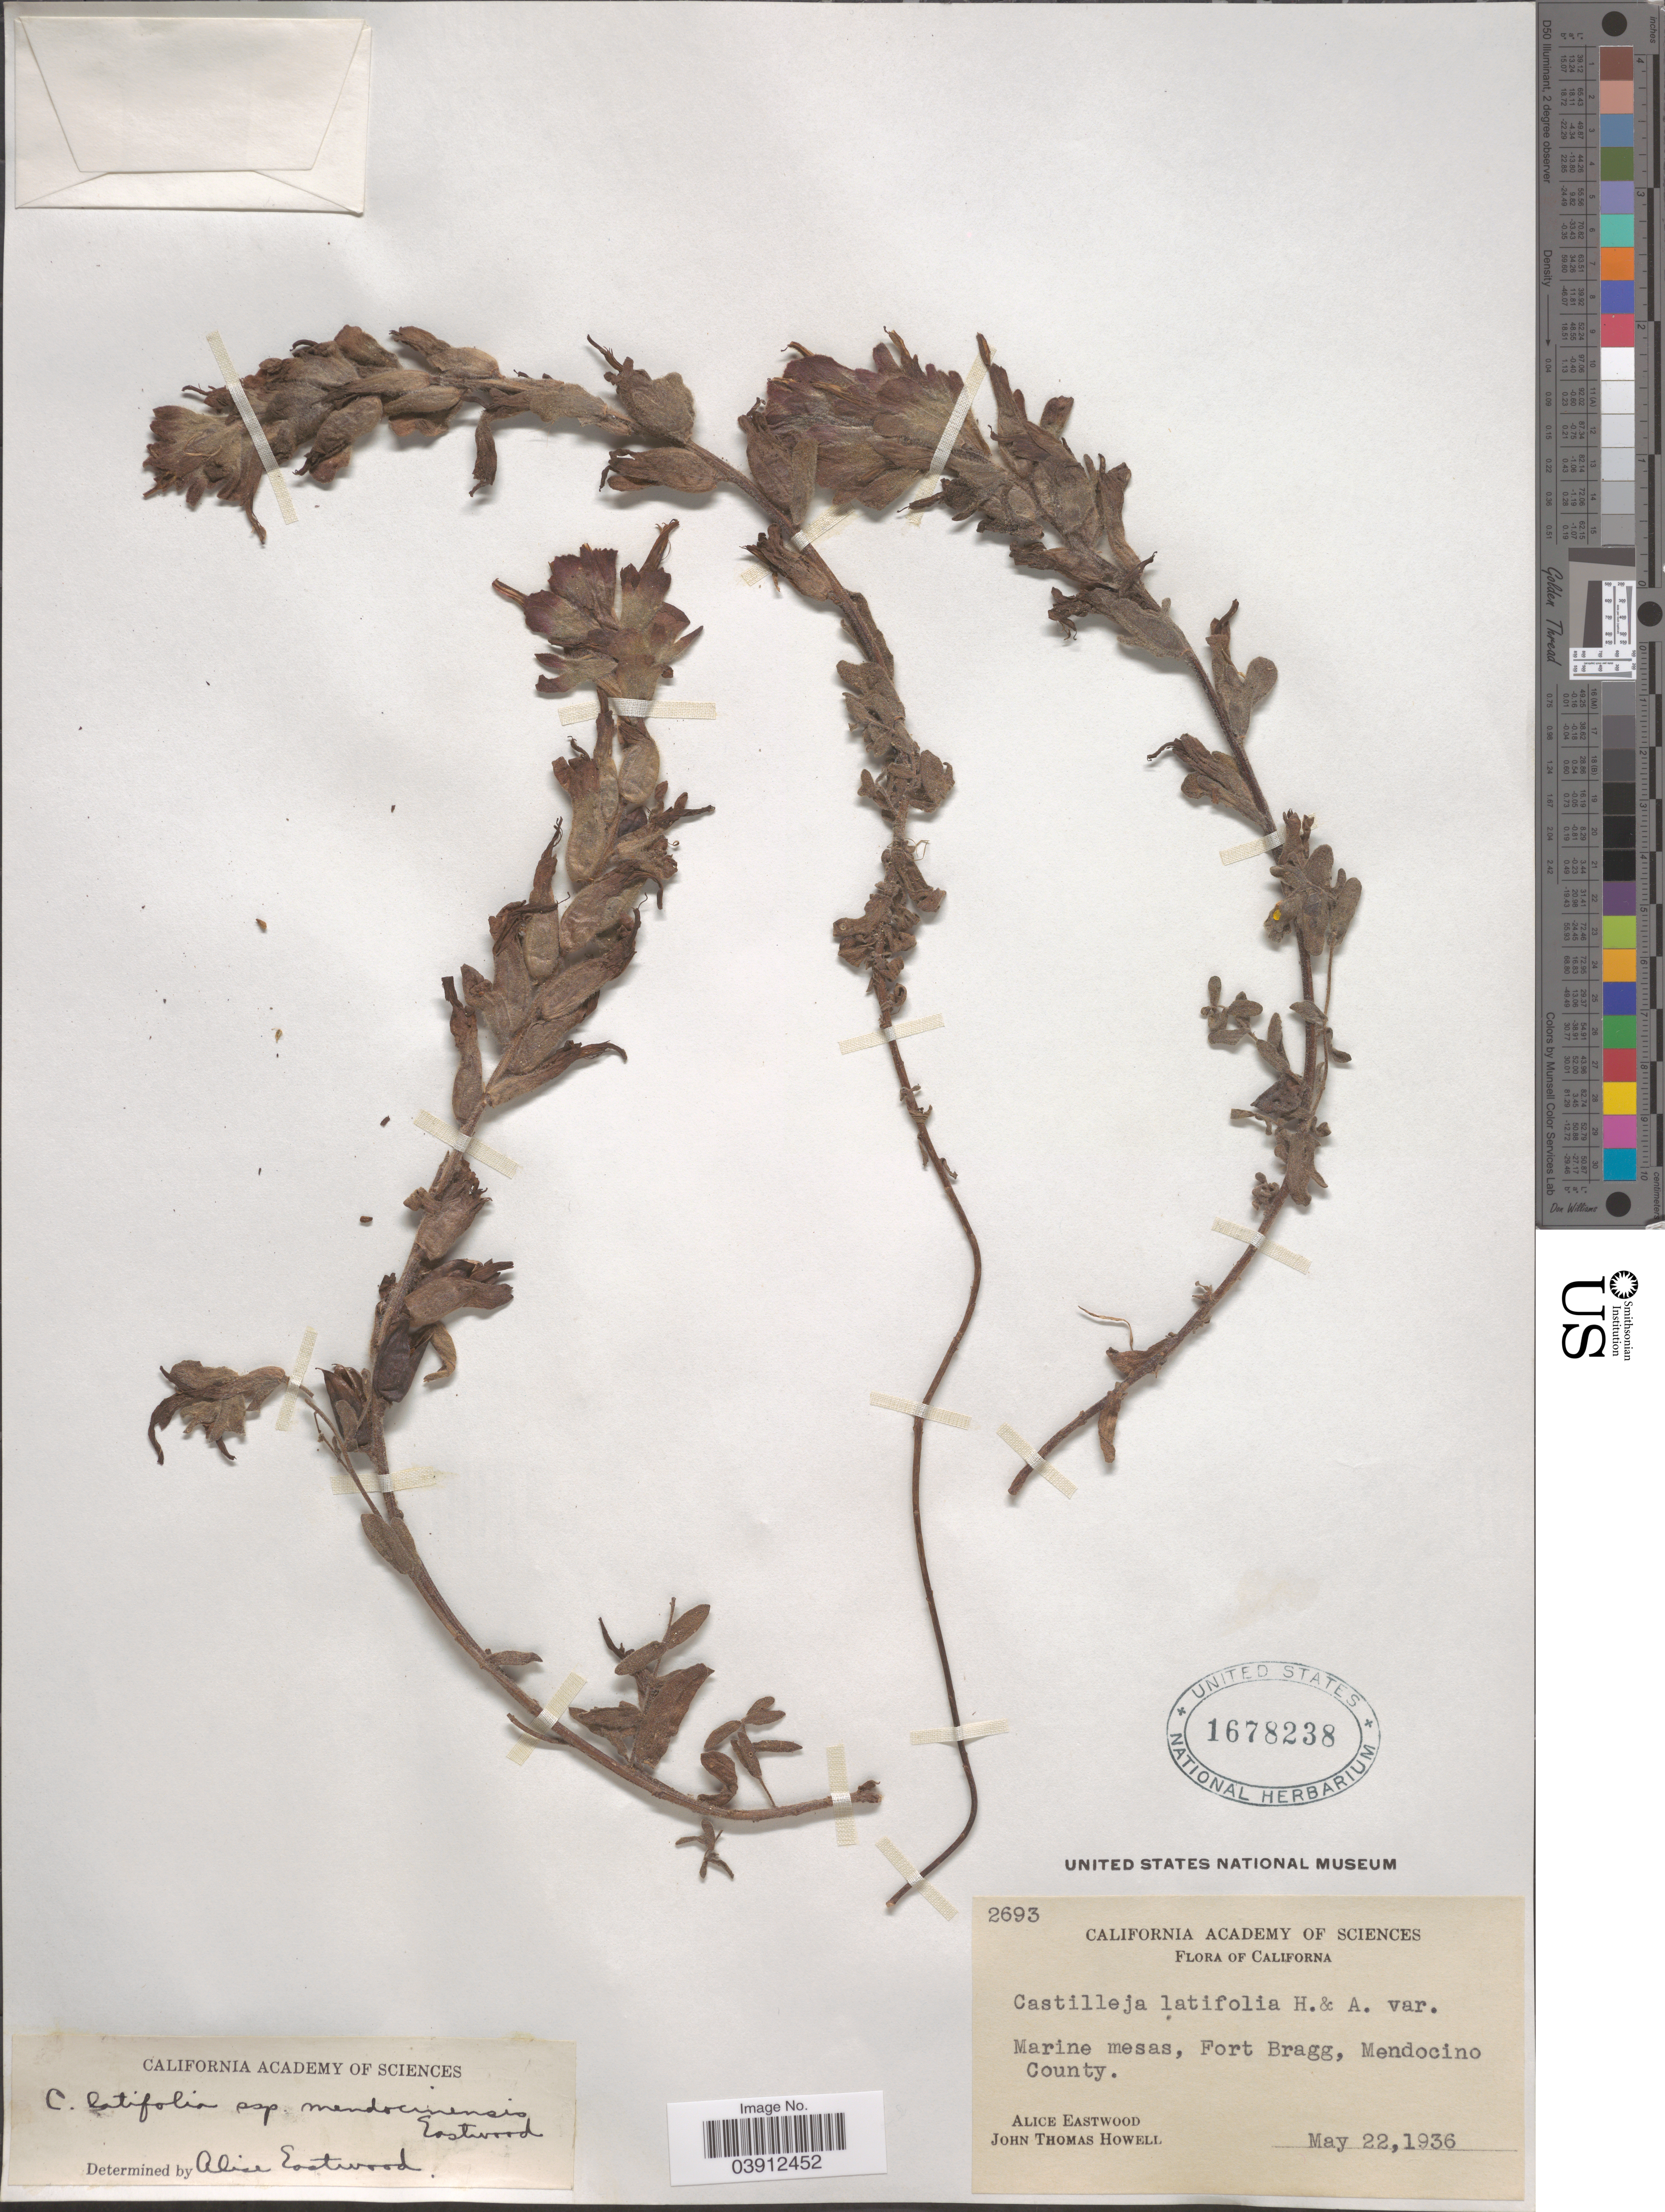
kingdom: Plantae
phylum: Tracheophyta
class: Magnoliopsida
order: Lamiales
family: Orobanchaceae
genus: Castilleja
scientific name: Castilleja latifolia subsp. mendocinensis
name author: Eastw.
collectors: A. Eastwood & J. T. Howell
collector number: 2693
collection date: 1936-05-22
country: United States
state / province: California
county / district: Mendocino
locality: Marine mesas, Fort Bragg, Mendocino County.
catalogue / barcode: US 1678238